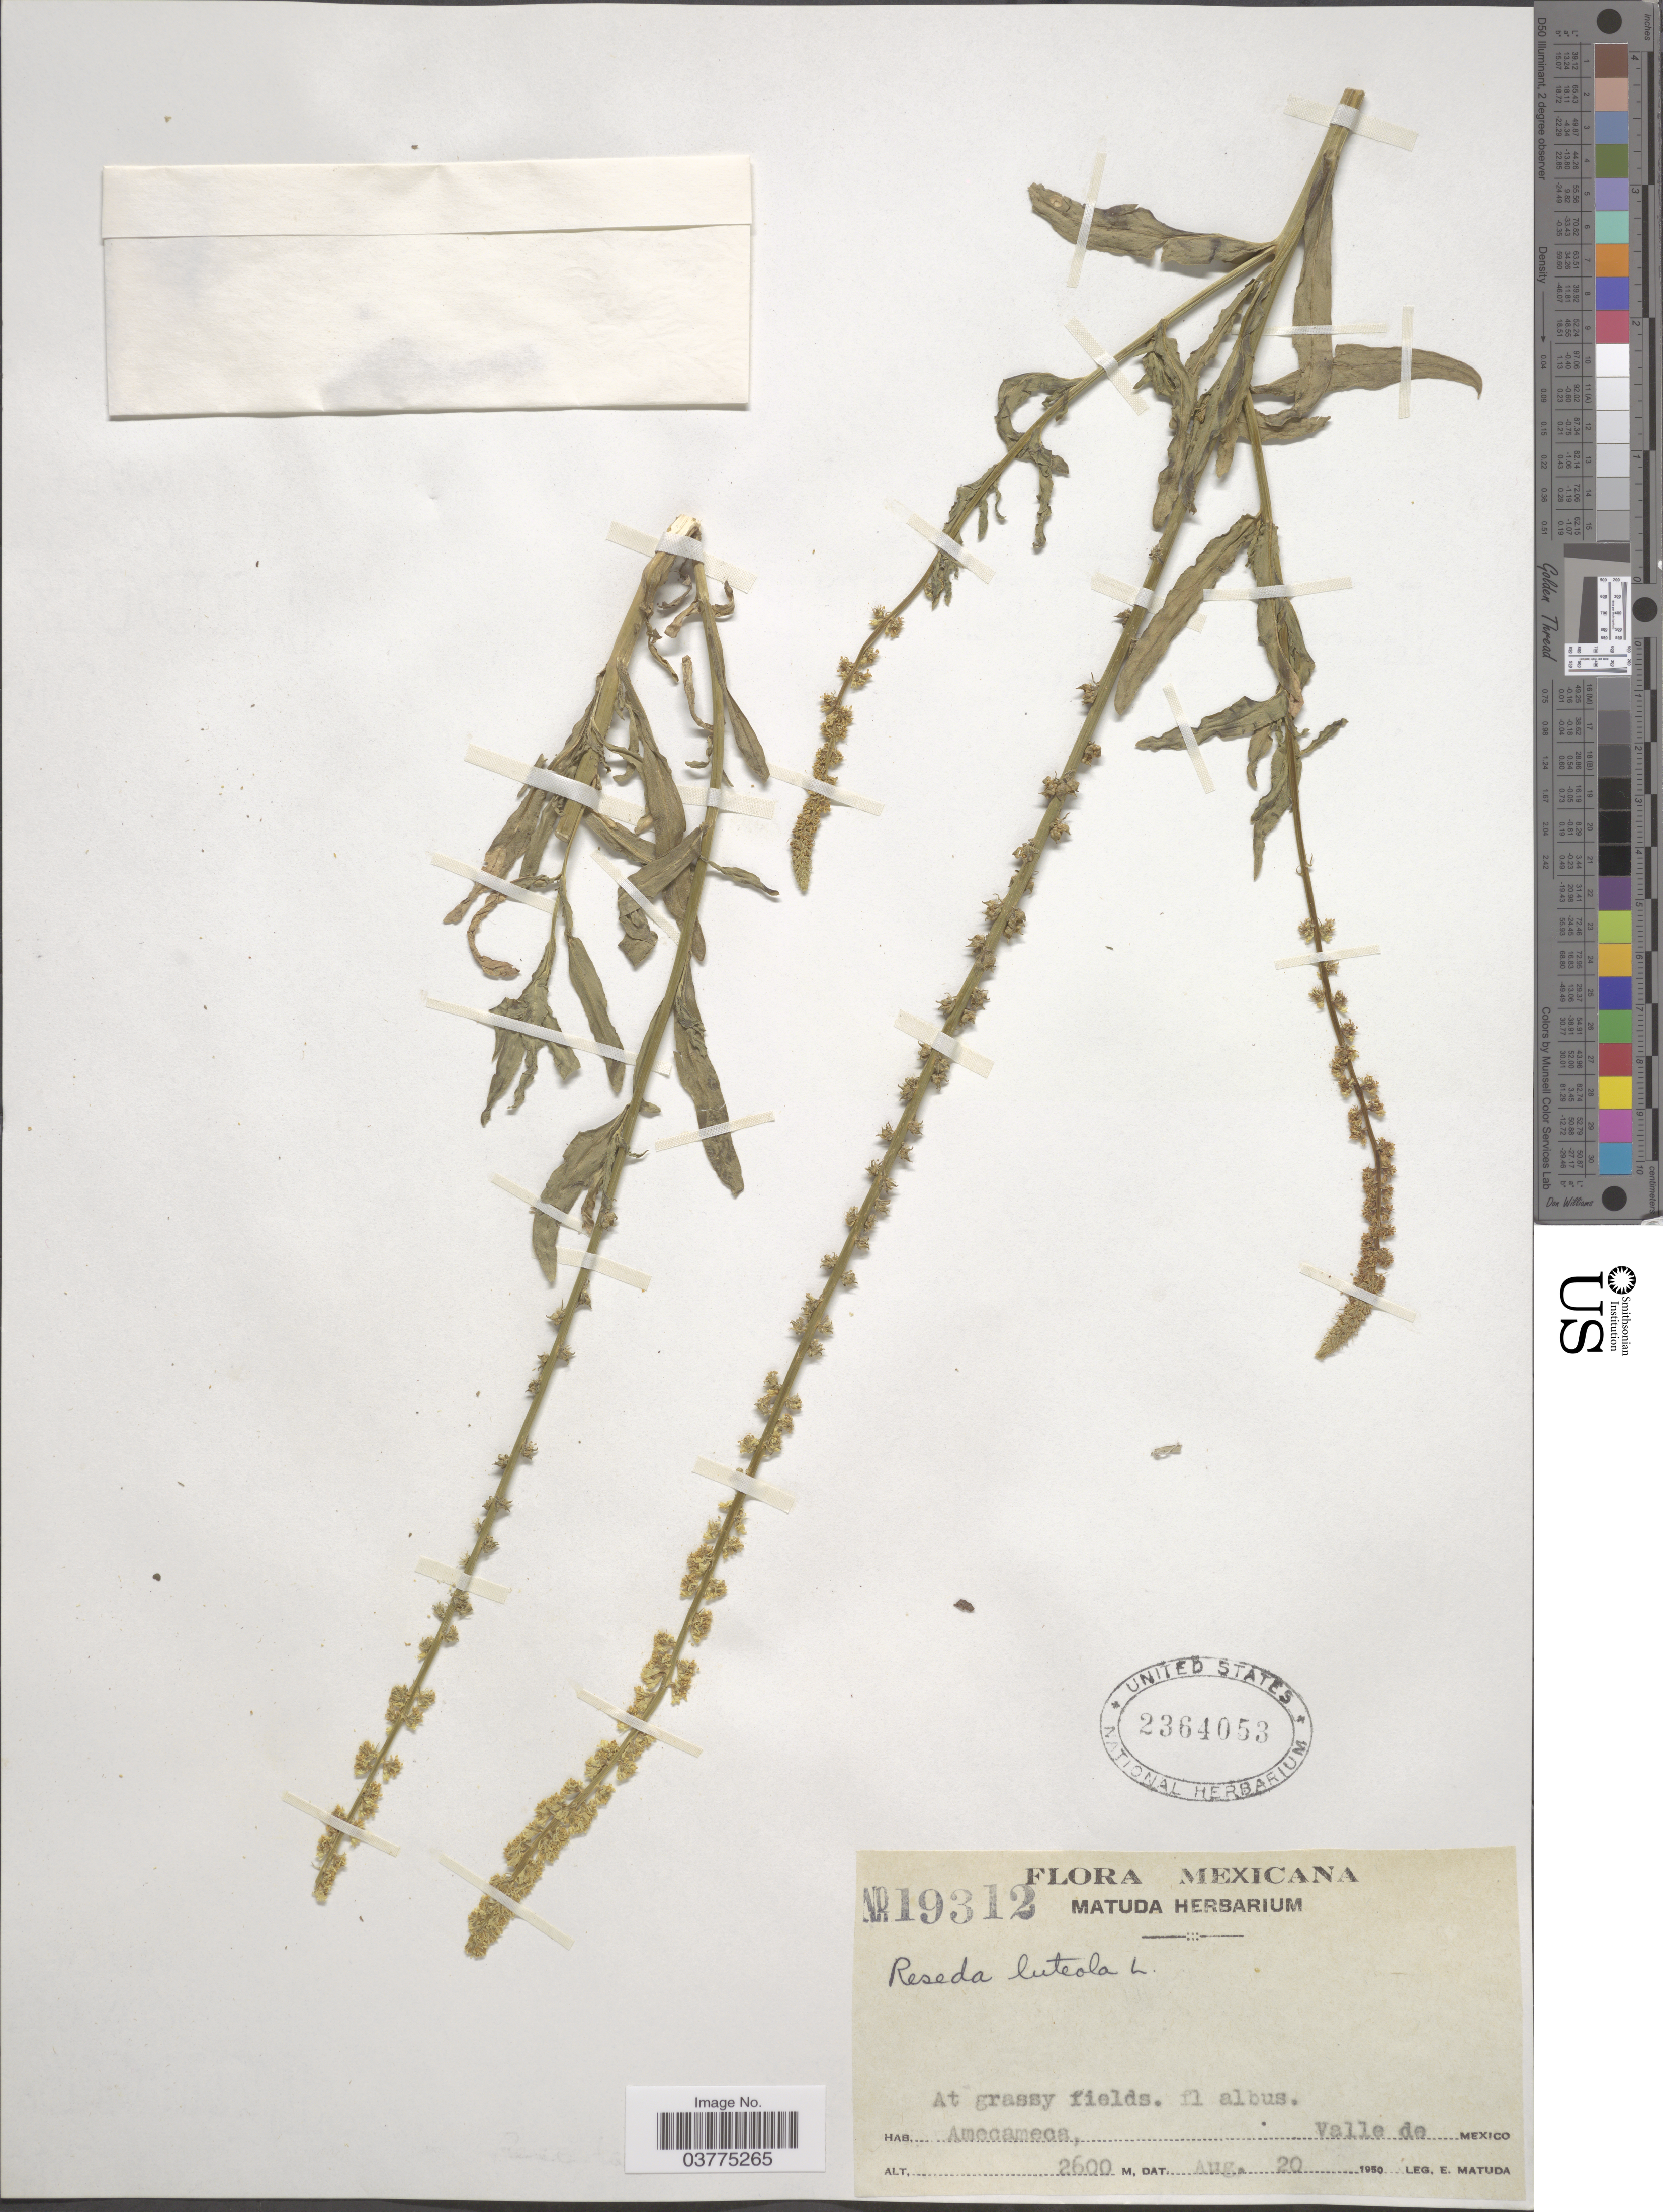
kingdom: Plantae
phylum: Tracheophyta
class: Magnoliopsida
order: Brassicales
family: Resedaceae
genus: Reseda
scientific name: Reseda luteola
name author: L.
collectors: E. Matuda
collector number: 19312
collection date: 1950-08-20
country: Mexico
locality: Amecameca, Valle de Mexico.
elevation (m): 2600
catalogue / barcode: US 2364053